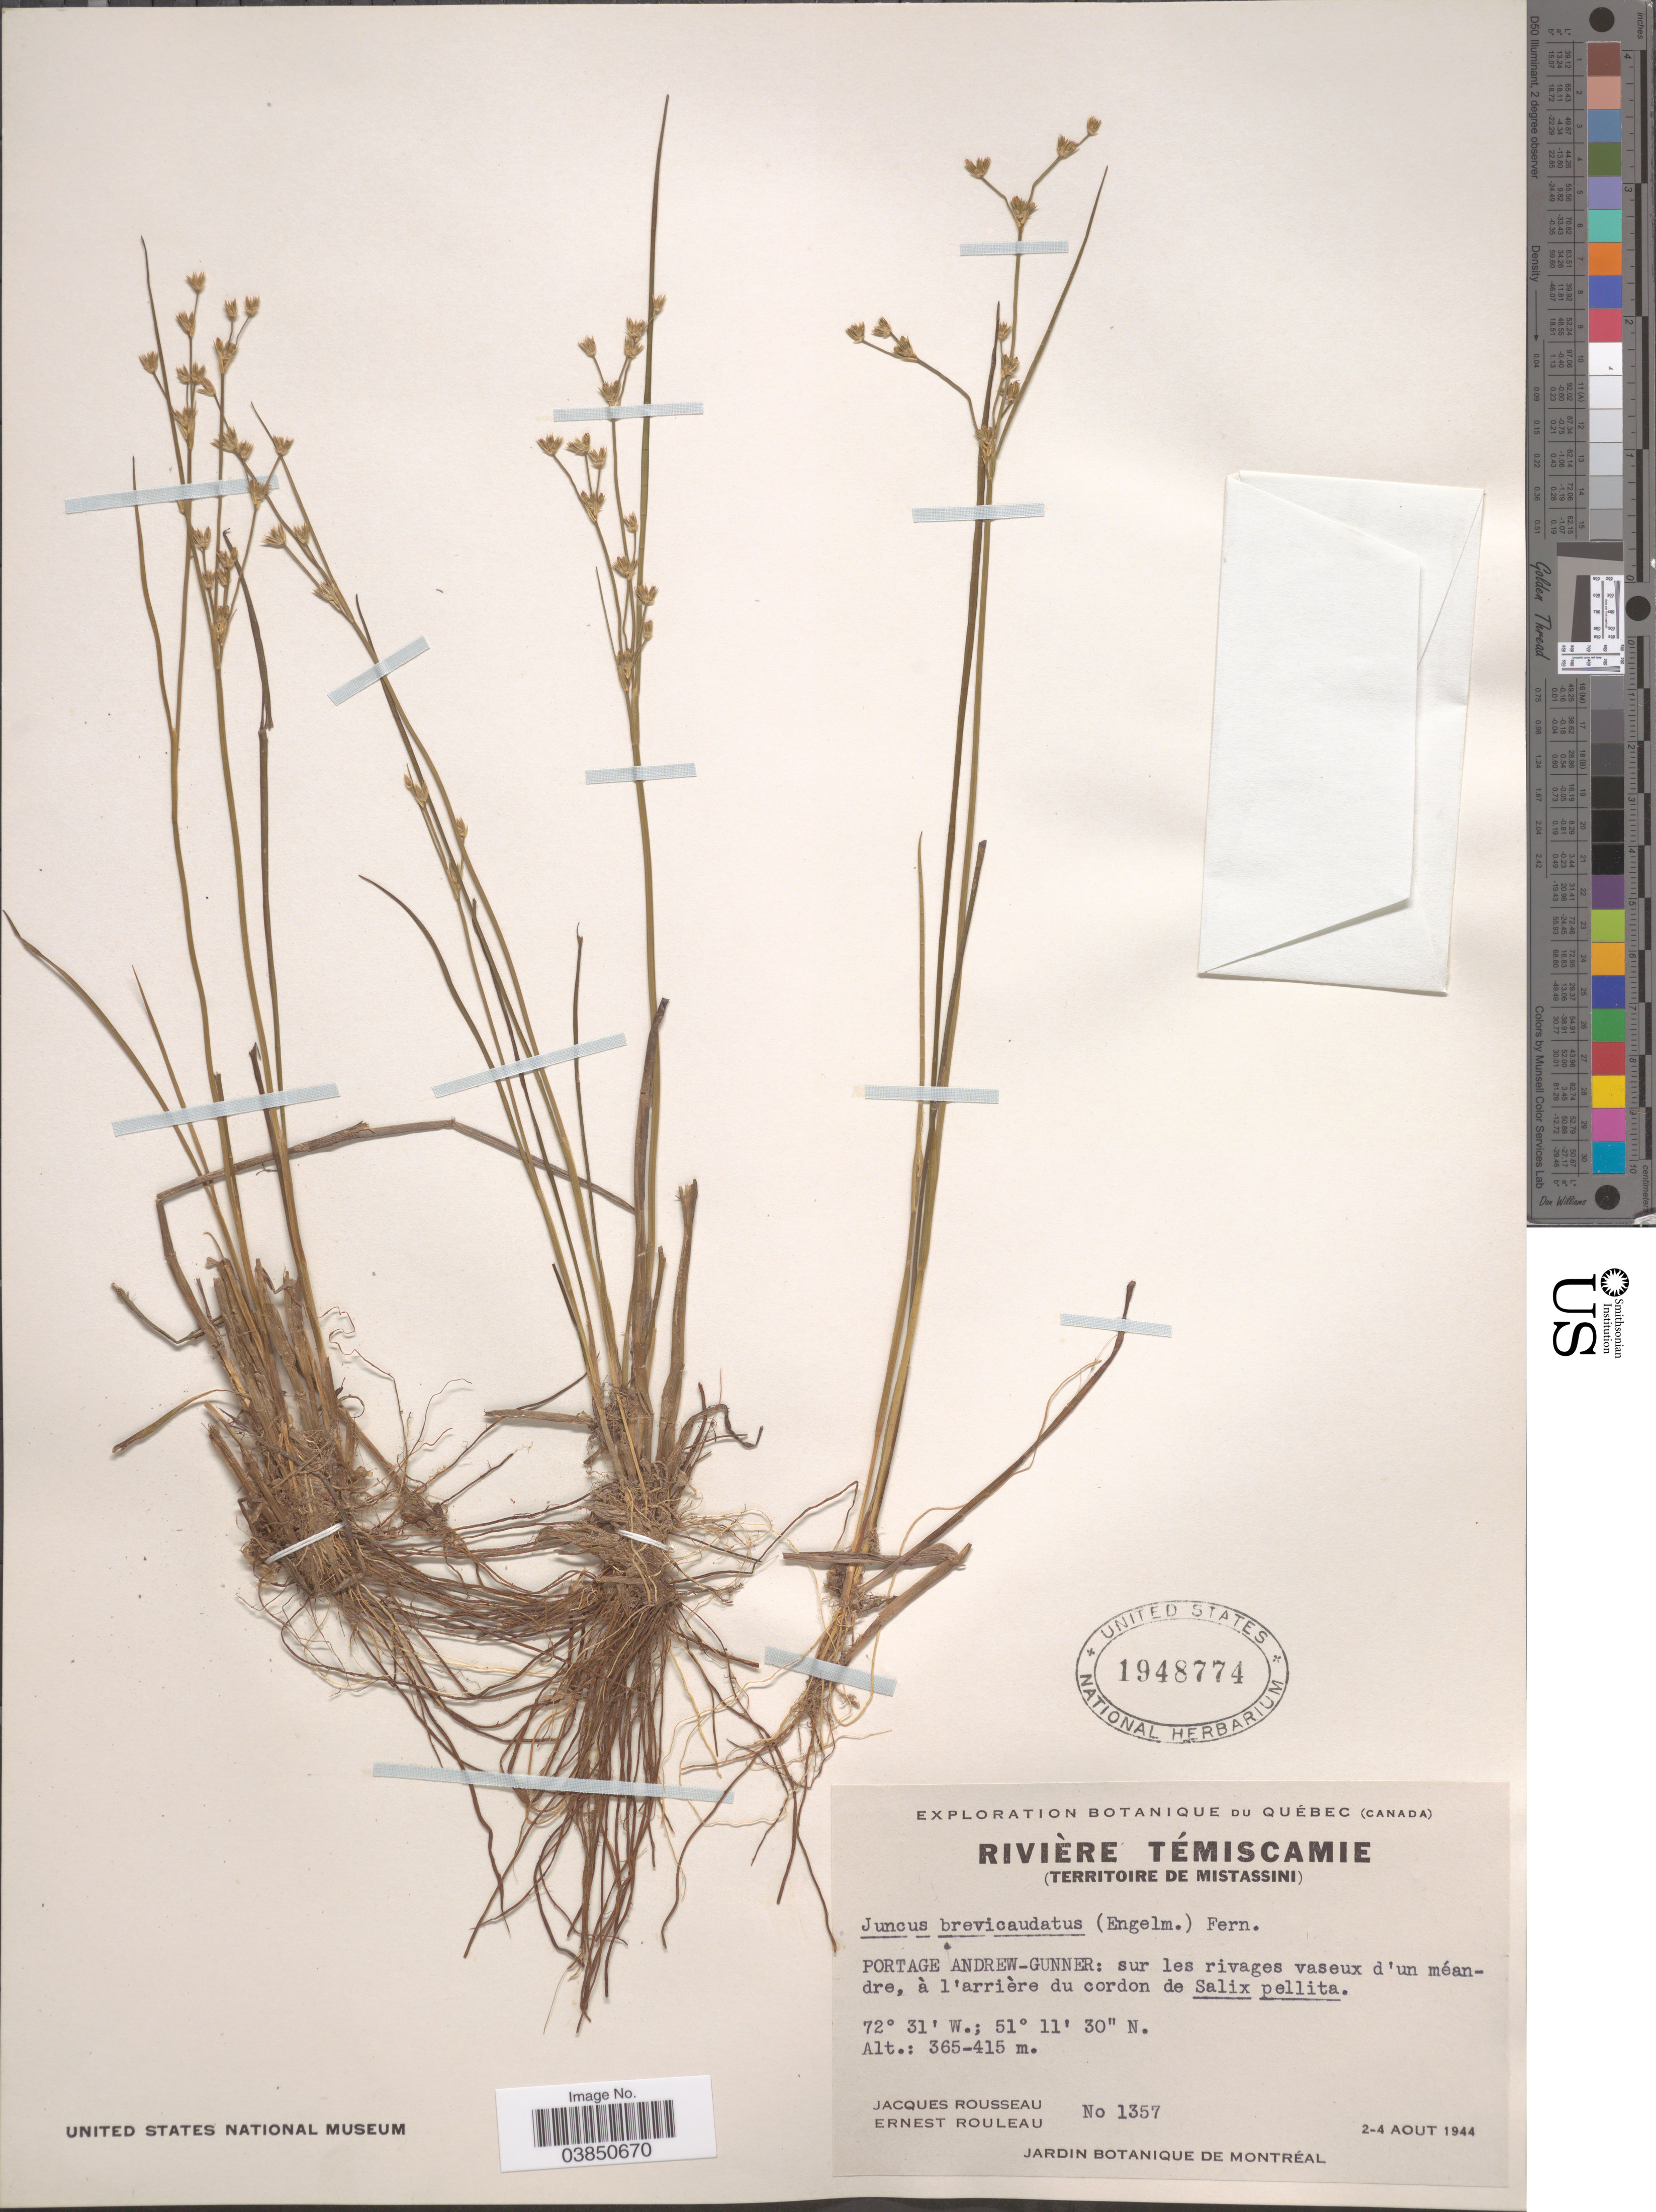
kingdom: Plantae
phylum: Tracheophyta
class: Liliopsida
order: Poales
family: Juncaceae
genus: Juncus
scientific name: Juncus brevicaudatus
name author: (Engelm.) Fernald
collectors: J. Rousseau & J. Rouleau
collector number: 1357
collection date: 1944-08-02/1944-08-04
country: Canada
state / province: Quebec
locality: Rivière Témiscamie. (Territoire de Mistassini). Portage Andrew-Gunner.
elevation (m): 365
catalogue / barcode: US 1948774